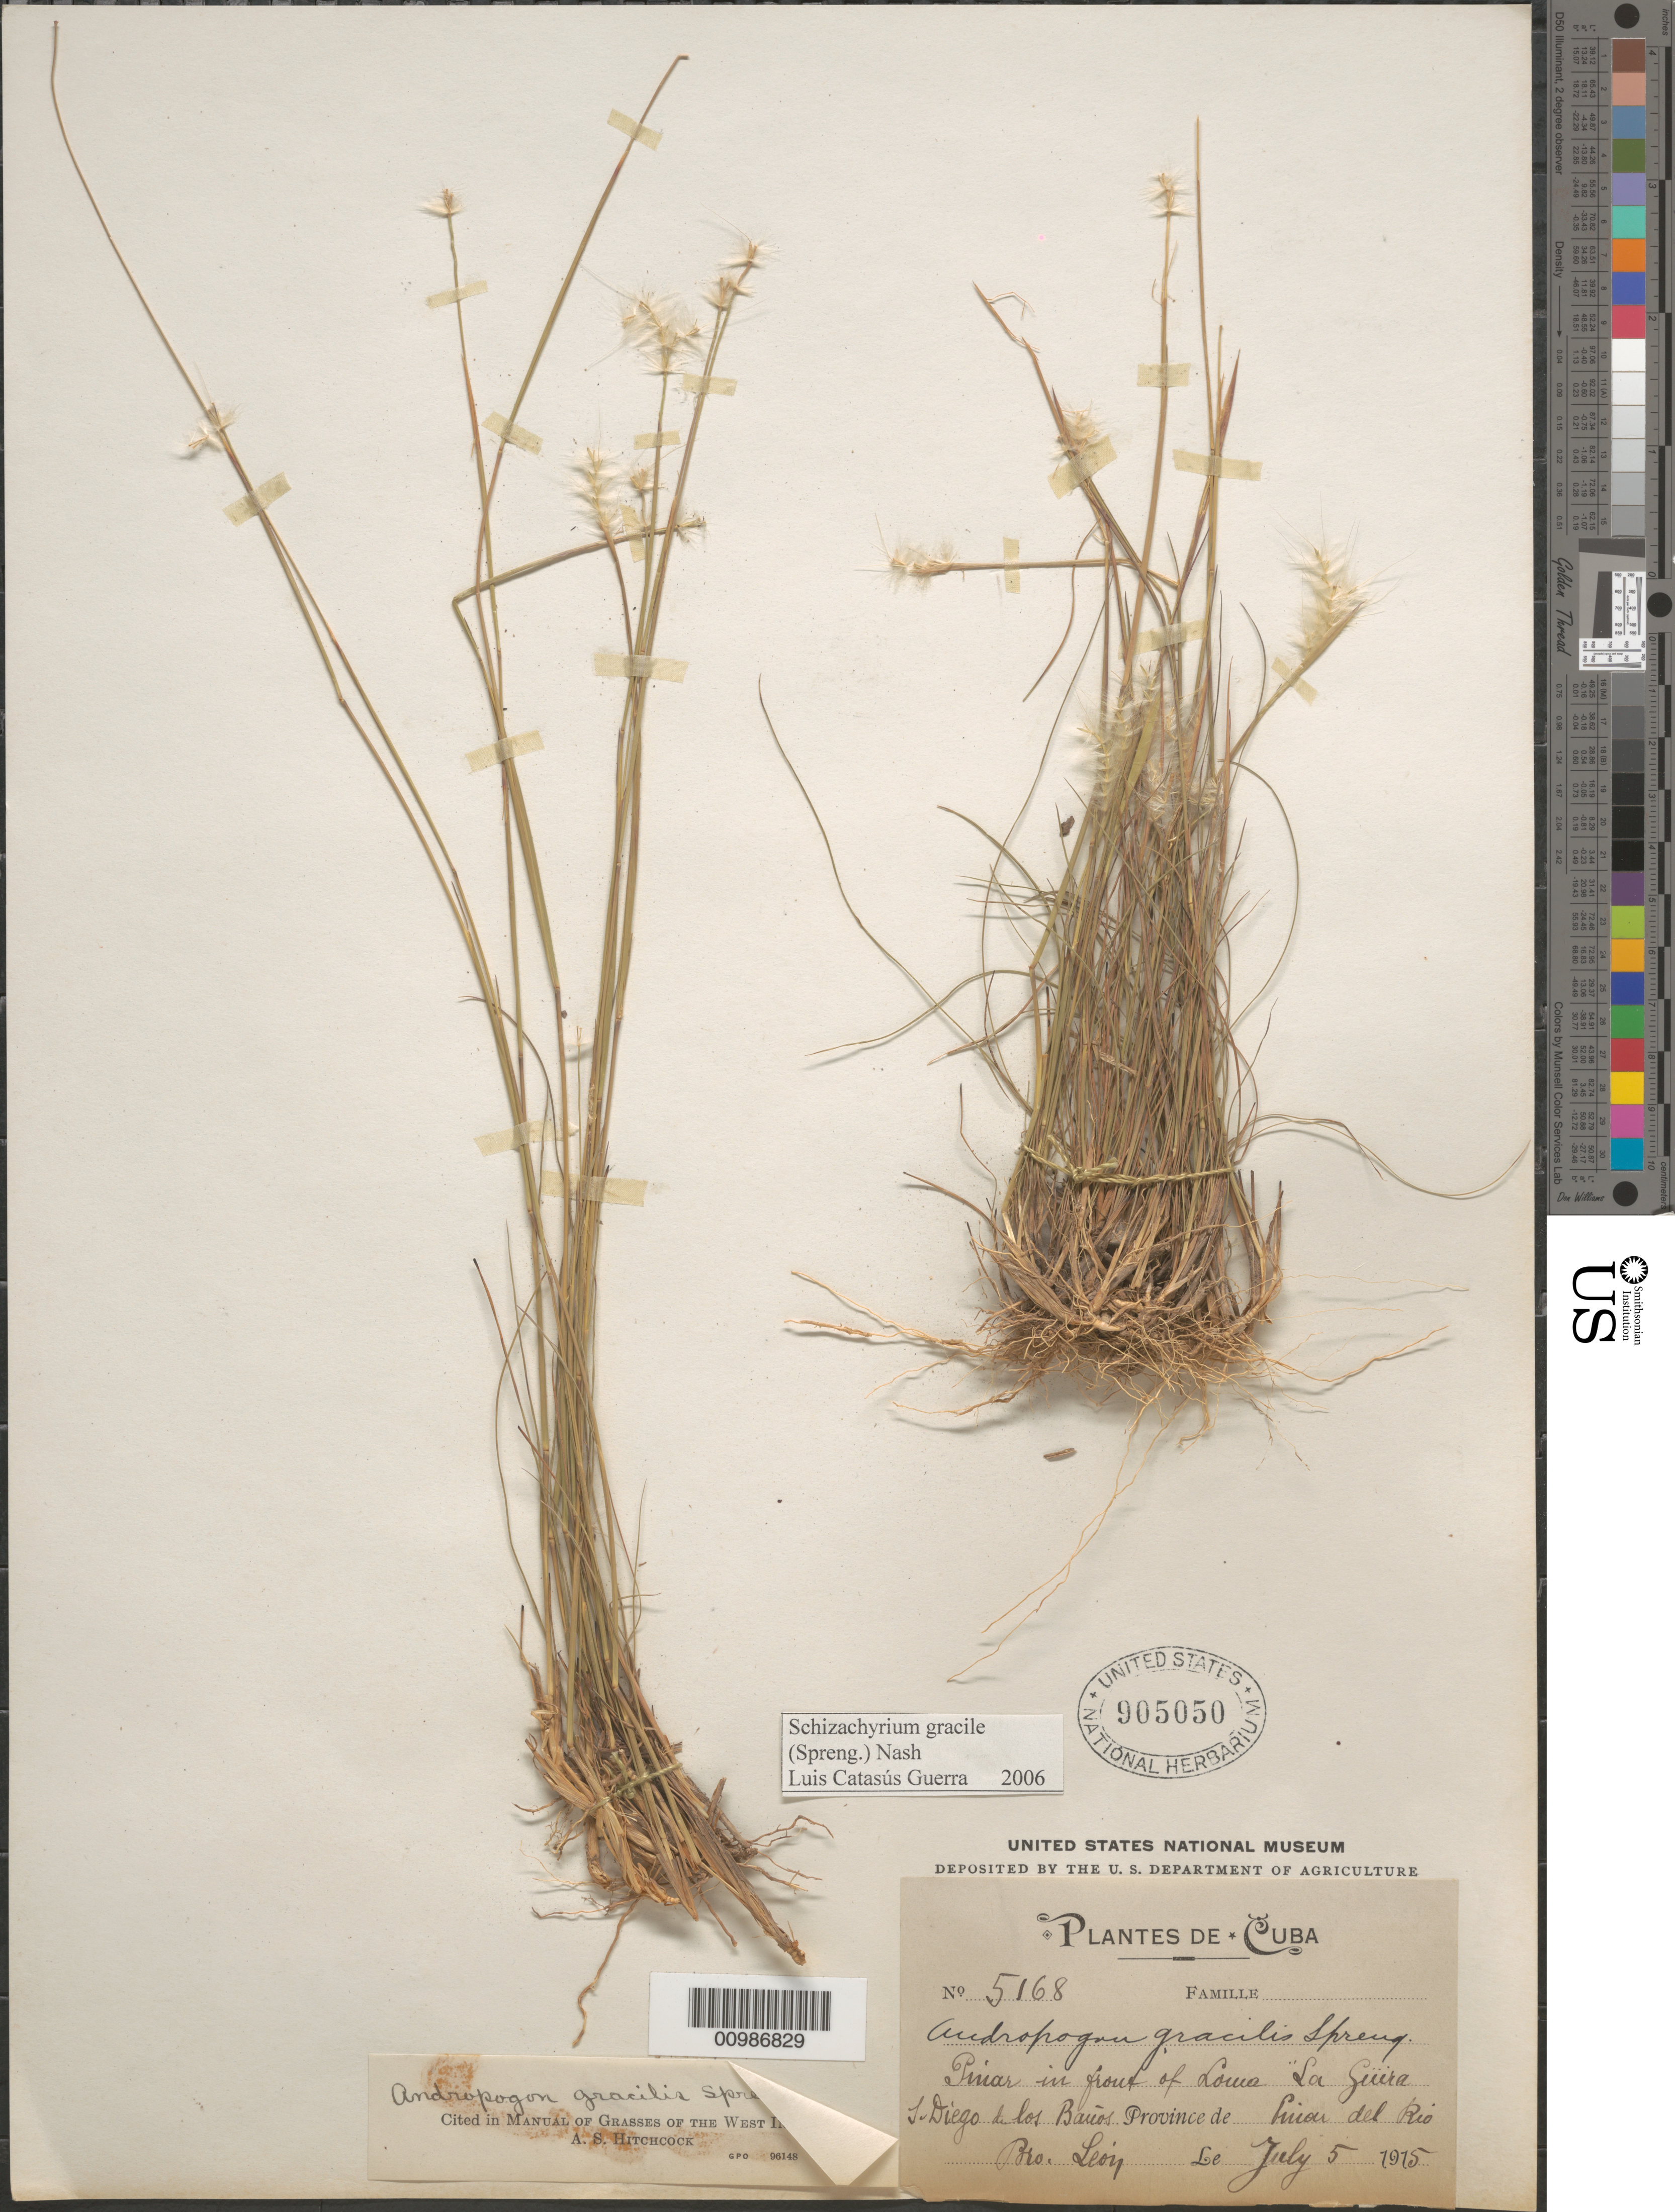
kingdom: Plantae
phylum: Tracheophyta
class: Liliopsida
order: Poales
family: Poaceae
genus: Andropogon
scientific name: Andropogon gracilis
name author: Spreng.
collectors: Bro. León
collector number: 5168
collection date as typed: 05 Jul 1915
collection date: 1915-07-05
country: Cuba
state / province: Pinar del Rio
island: Cuba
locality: San Diego de los Banos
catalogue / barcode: US 905050